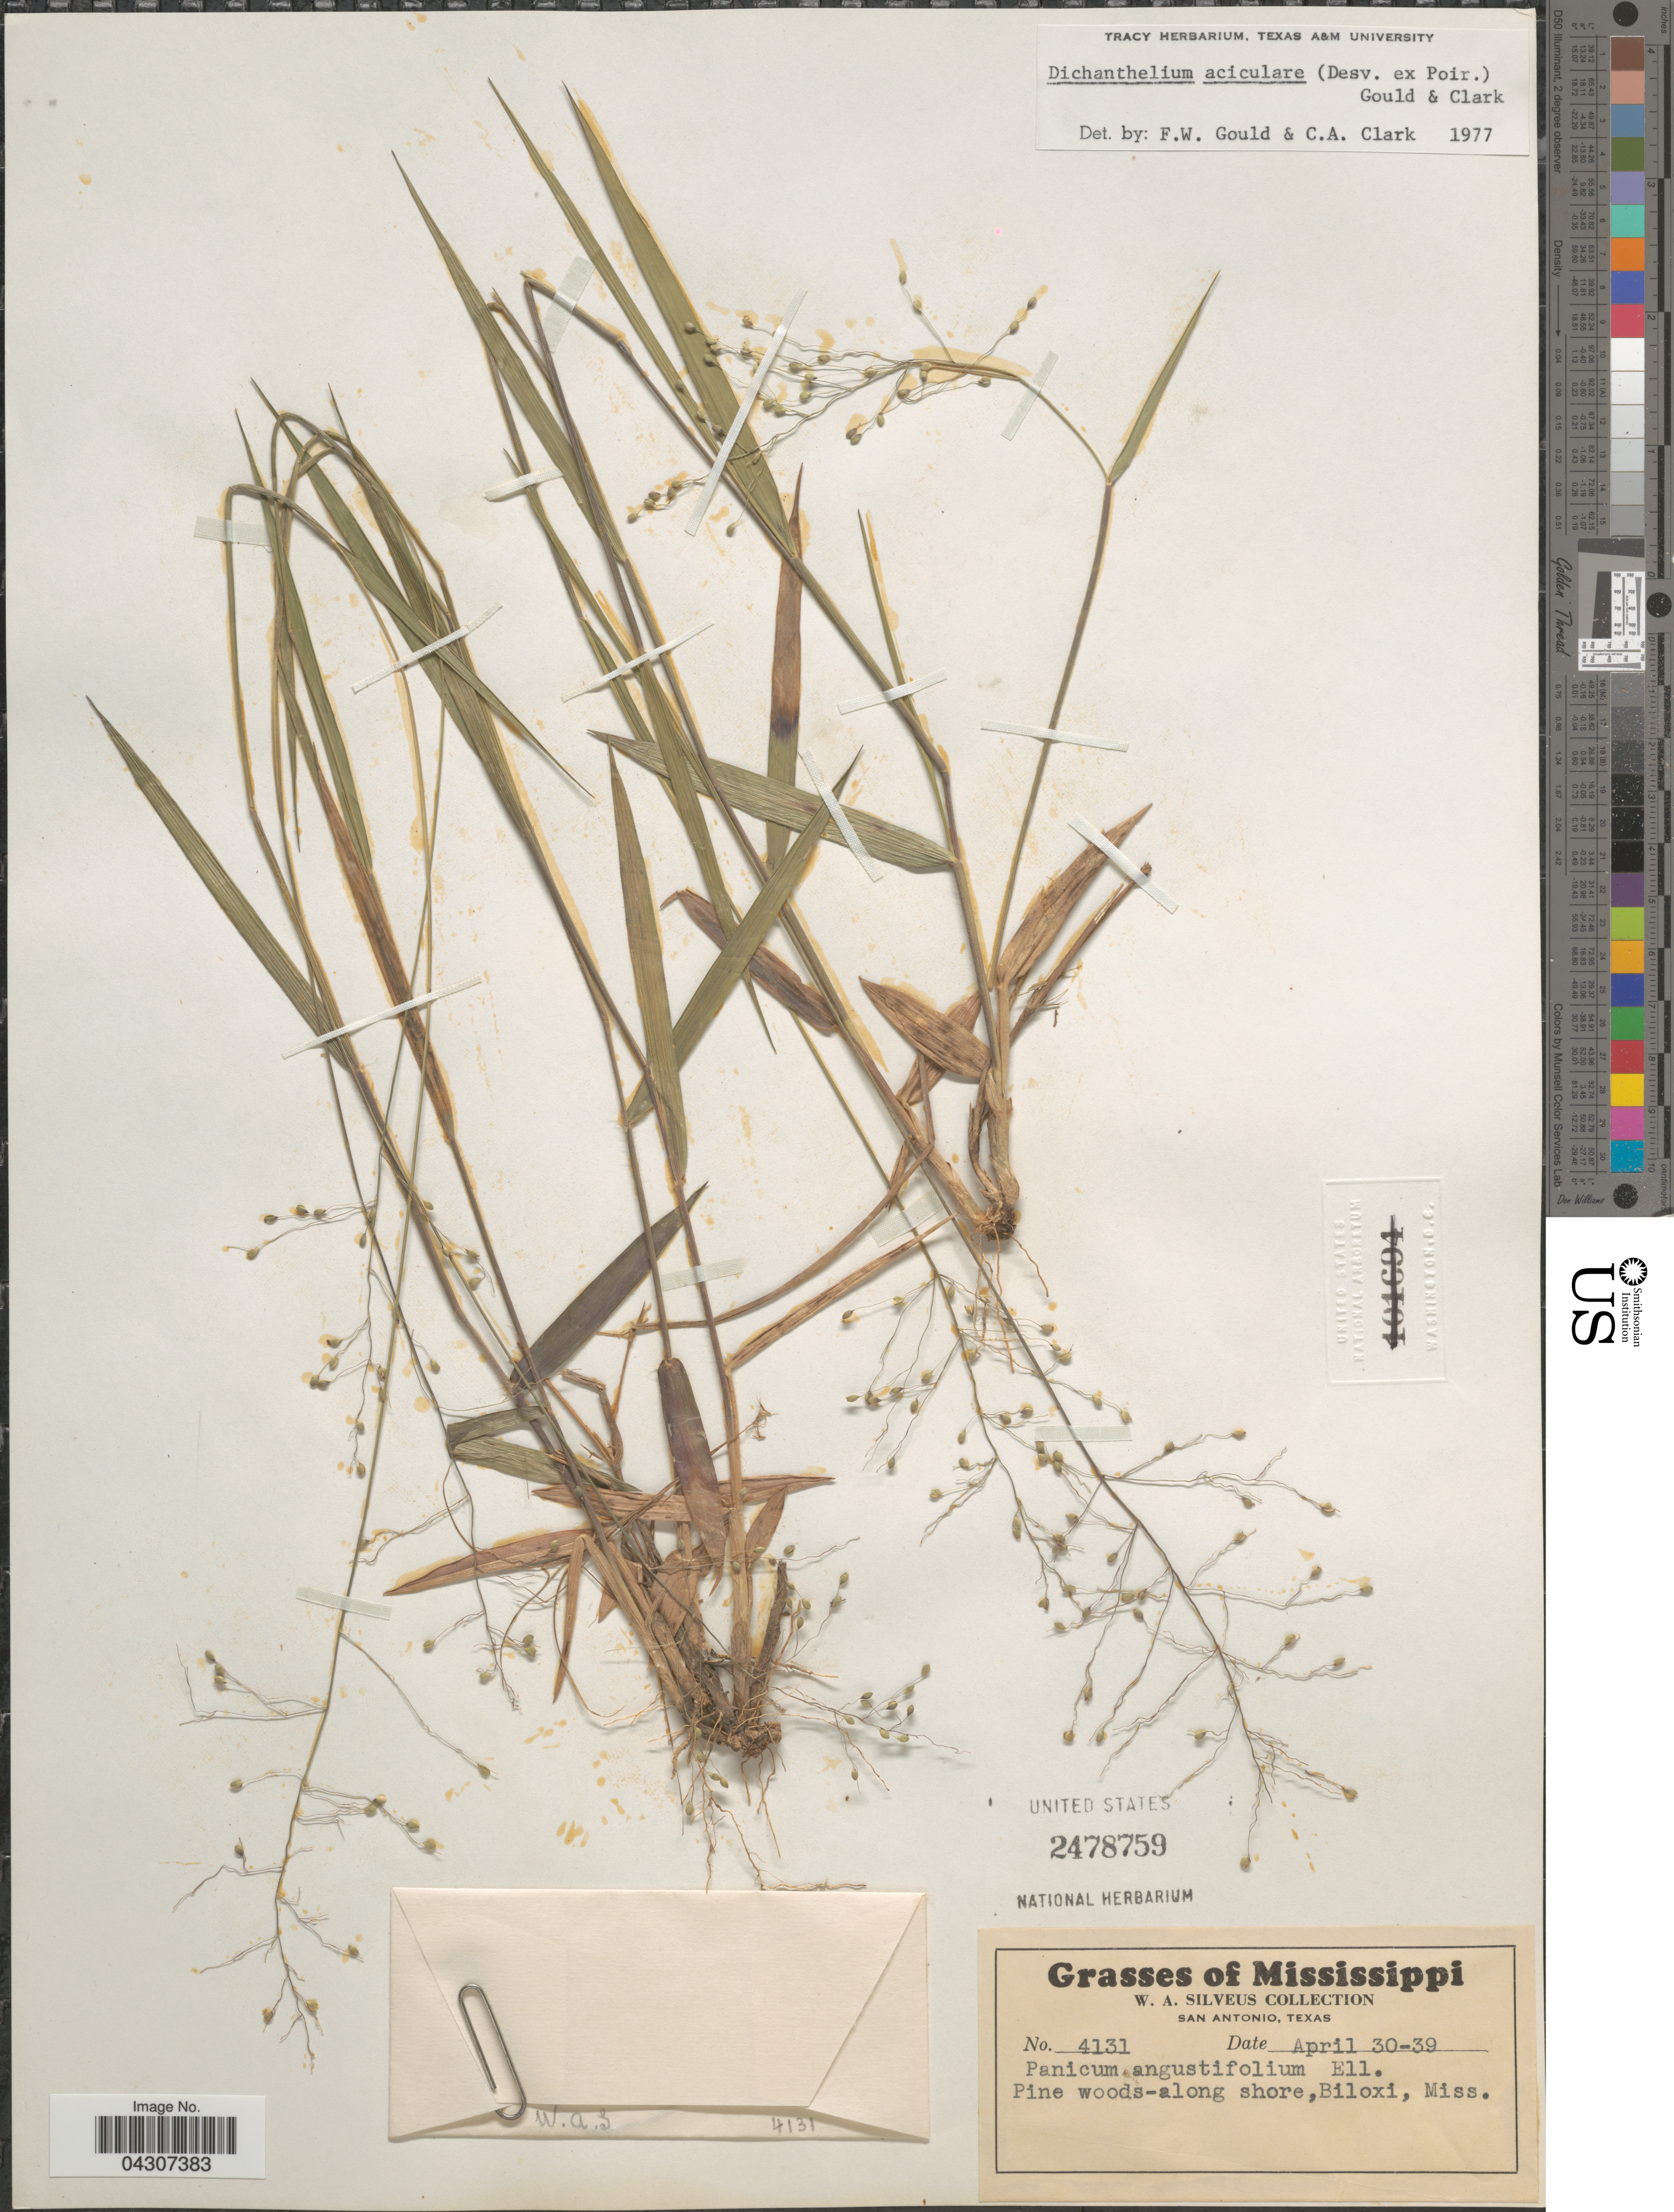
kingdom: Plantae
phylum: Tracheophyta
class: Liliopsida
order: Poales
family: Poaceae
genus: Dichanthelium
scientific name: Dichanthelium aciculare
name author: (Desv. ex Poir.) Gould & C.A. Clark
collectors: W. Silveus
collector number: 4131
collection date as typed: Transcribed d/m/y: 30/4/39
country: United States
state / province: Mississippi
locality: Pine woods-along shore, Biloxi.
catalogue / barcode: US 2478759